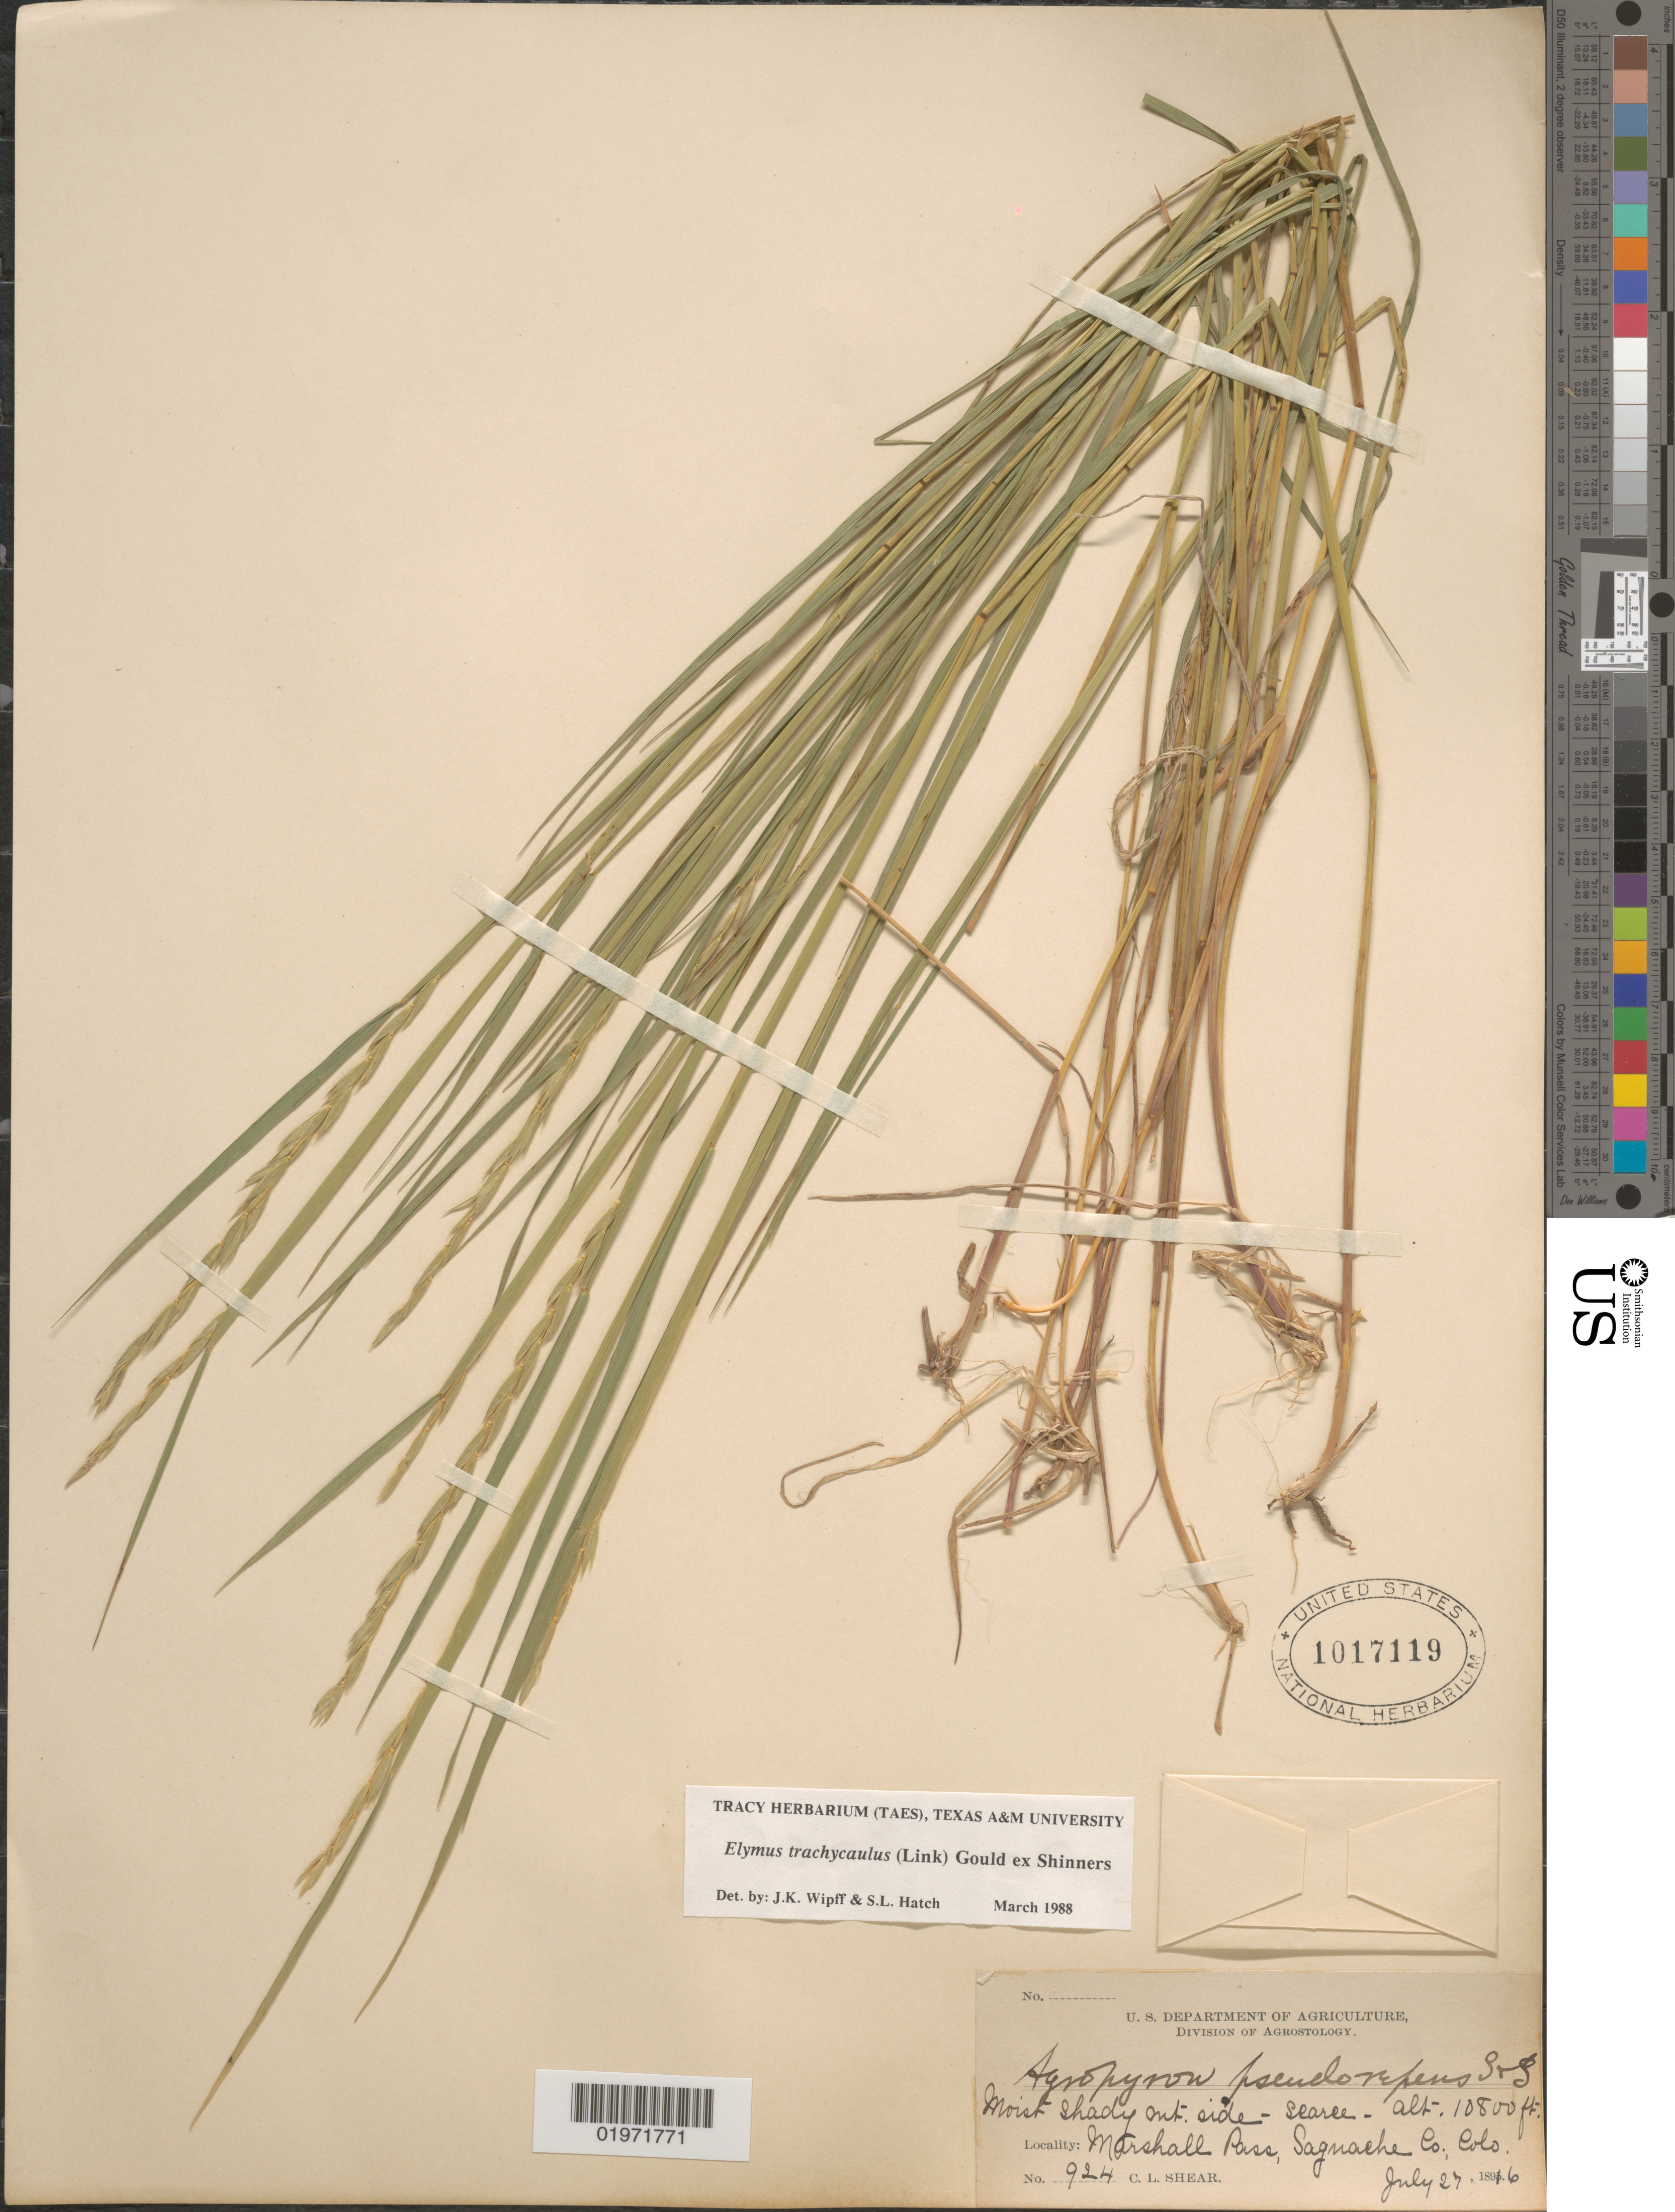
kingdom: Plantae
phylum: Tracheophyta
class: Liliopsida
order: Poales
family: Poaceae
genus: Elymus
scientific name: Elymus trachycaulus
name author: (Link) Gould ex Shinners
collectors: C. L. Shear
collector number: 924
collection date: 1896-07-27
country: United States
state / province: Colorado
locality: Moist shady mt. side. Marshall Pass, Saguache Co.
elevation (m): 3292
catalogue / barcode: US 1017119